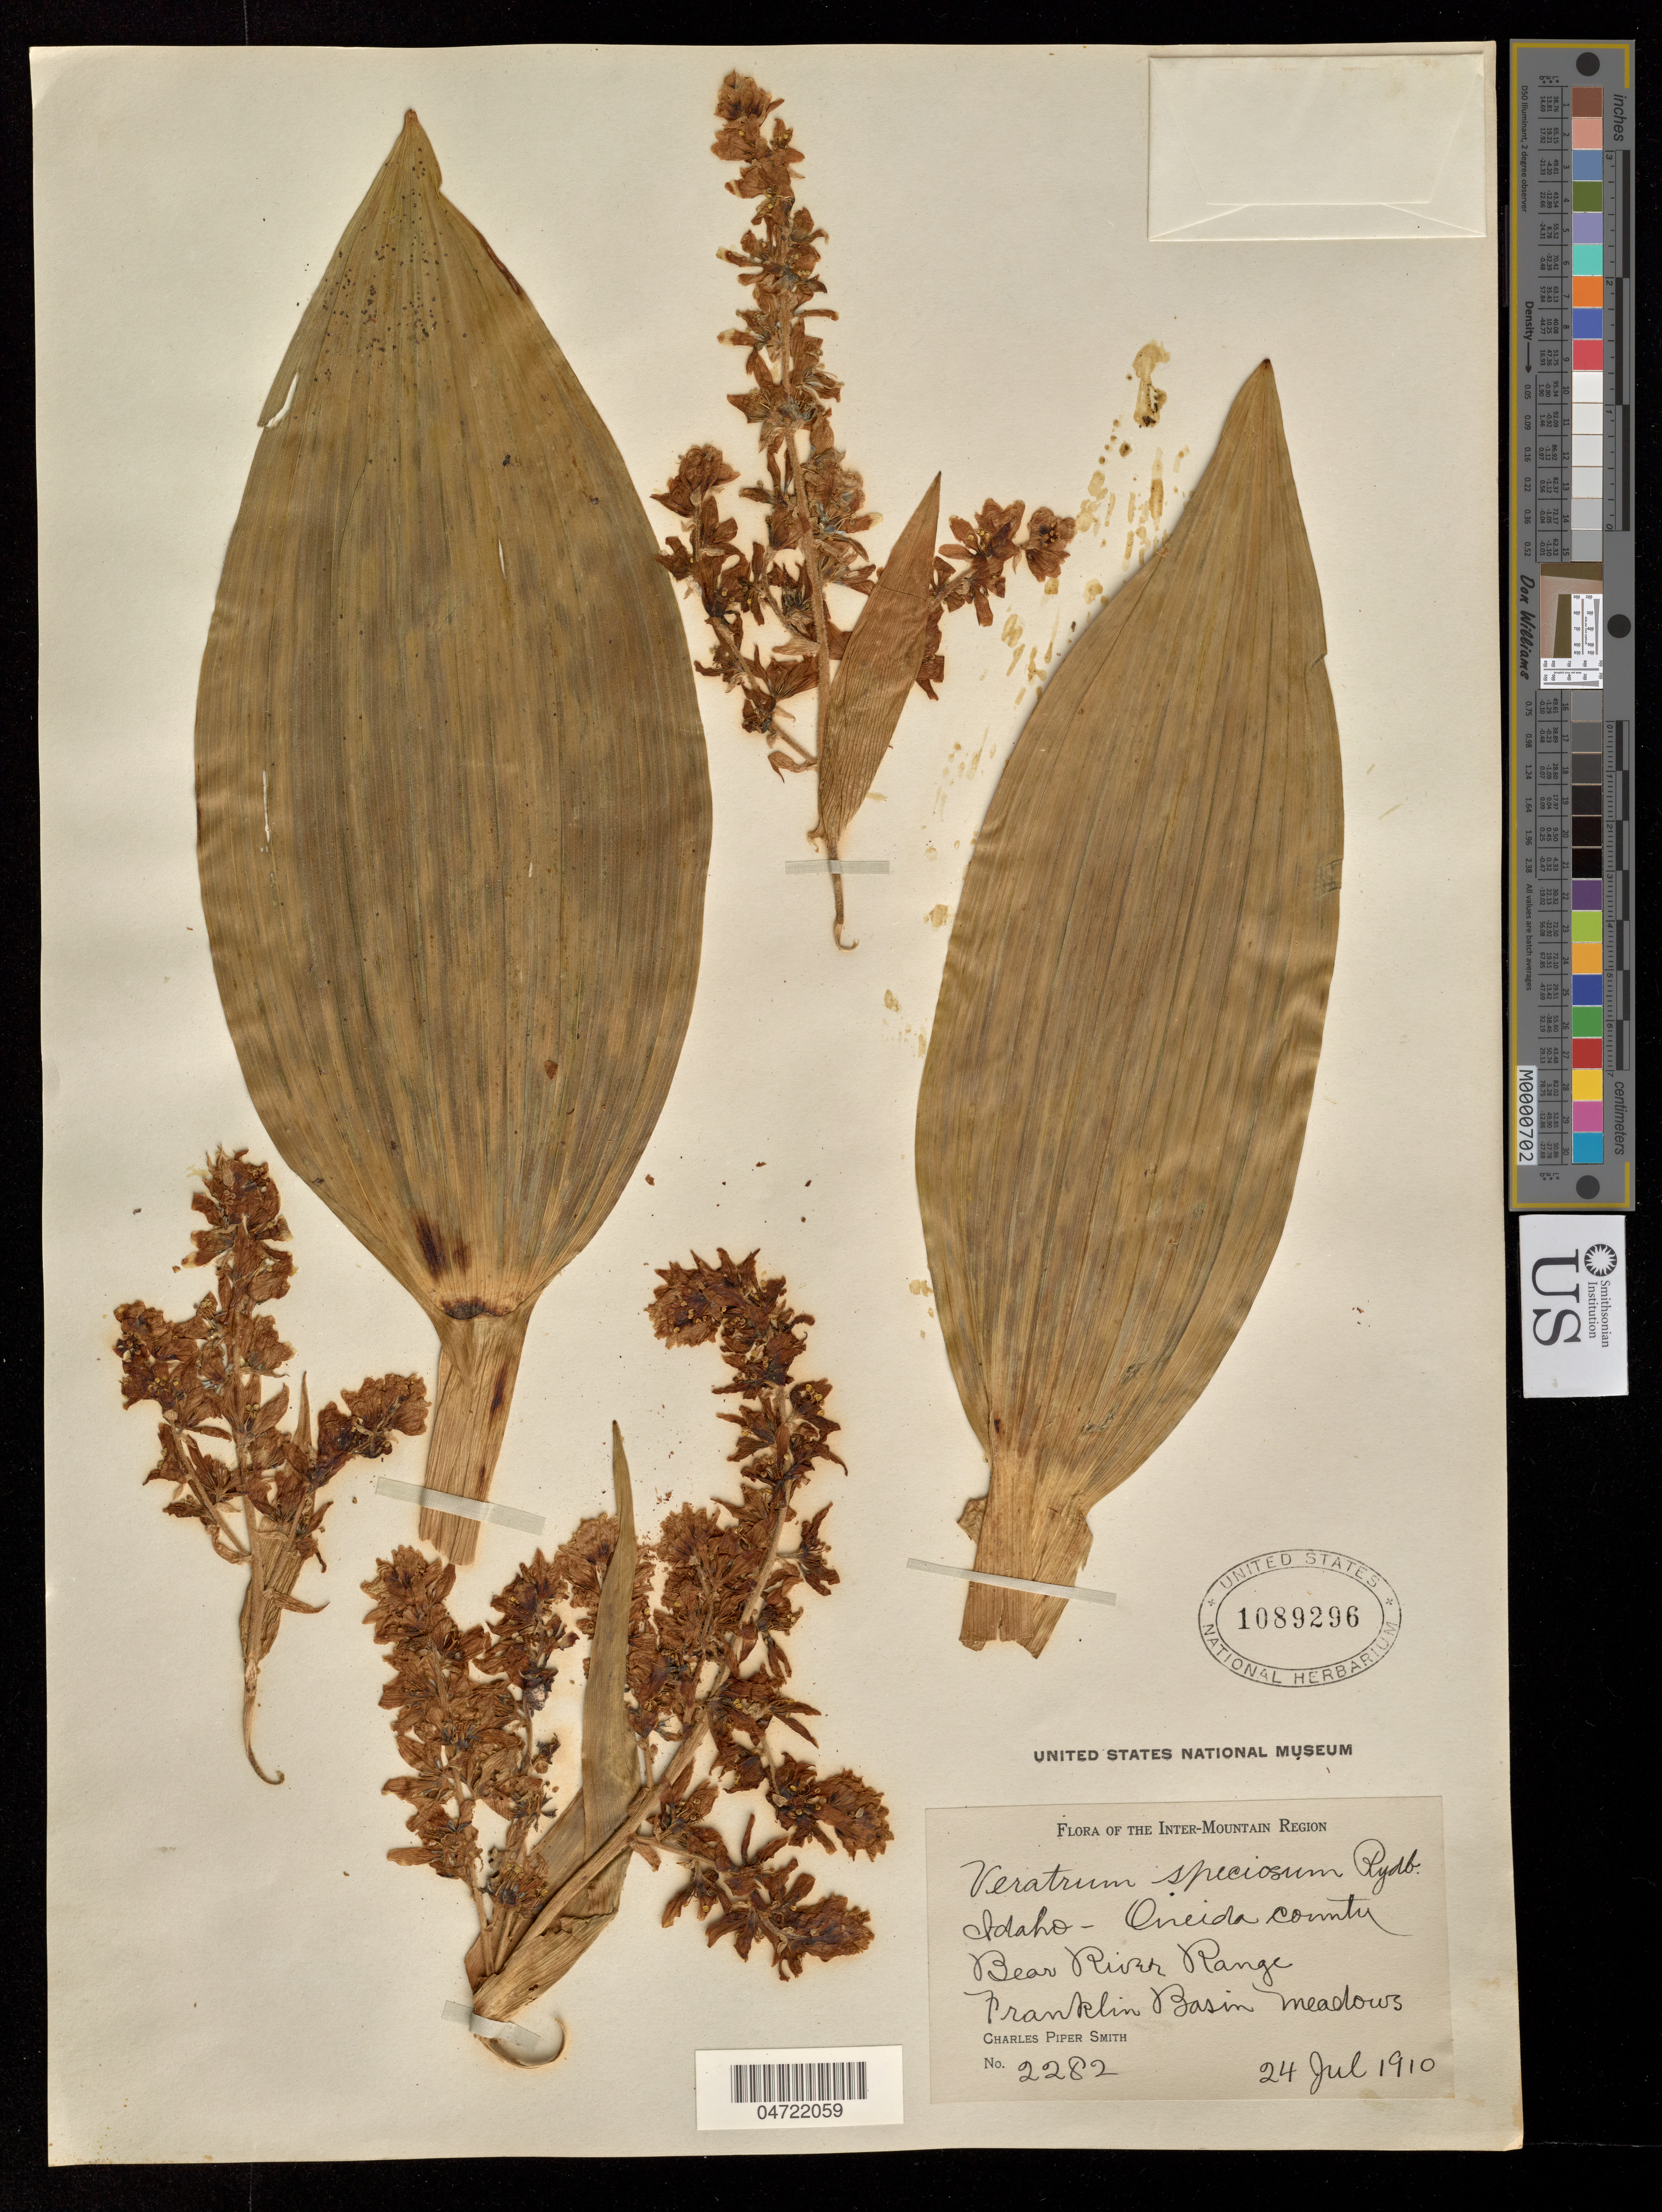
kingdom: Plantae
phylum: Tracheophyta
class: Liliopsida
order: Liliales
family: Melanthiaceae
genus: Veratrum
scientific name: Veratrum speciosum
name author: Rydb.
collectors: C. P. Smith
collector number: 2282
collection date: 1910-07-24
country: United States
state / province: Idaho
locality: Inter-Mountain Region. Oneida County, Bear River Range. Franklin Basin - Rangers Cabin.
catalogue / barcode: US 1089296